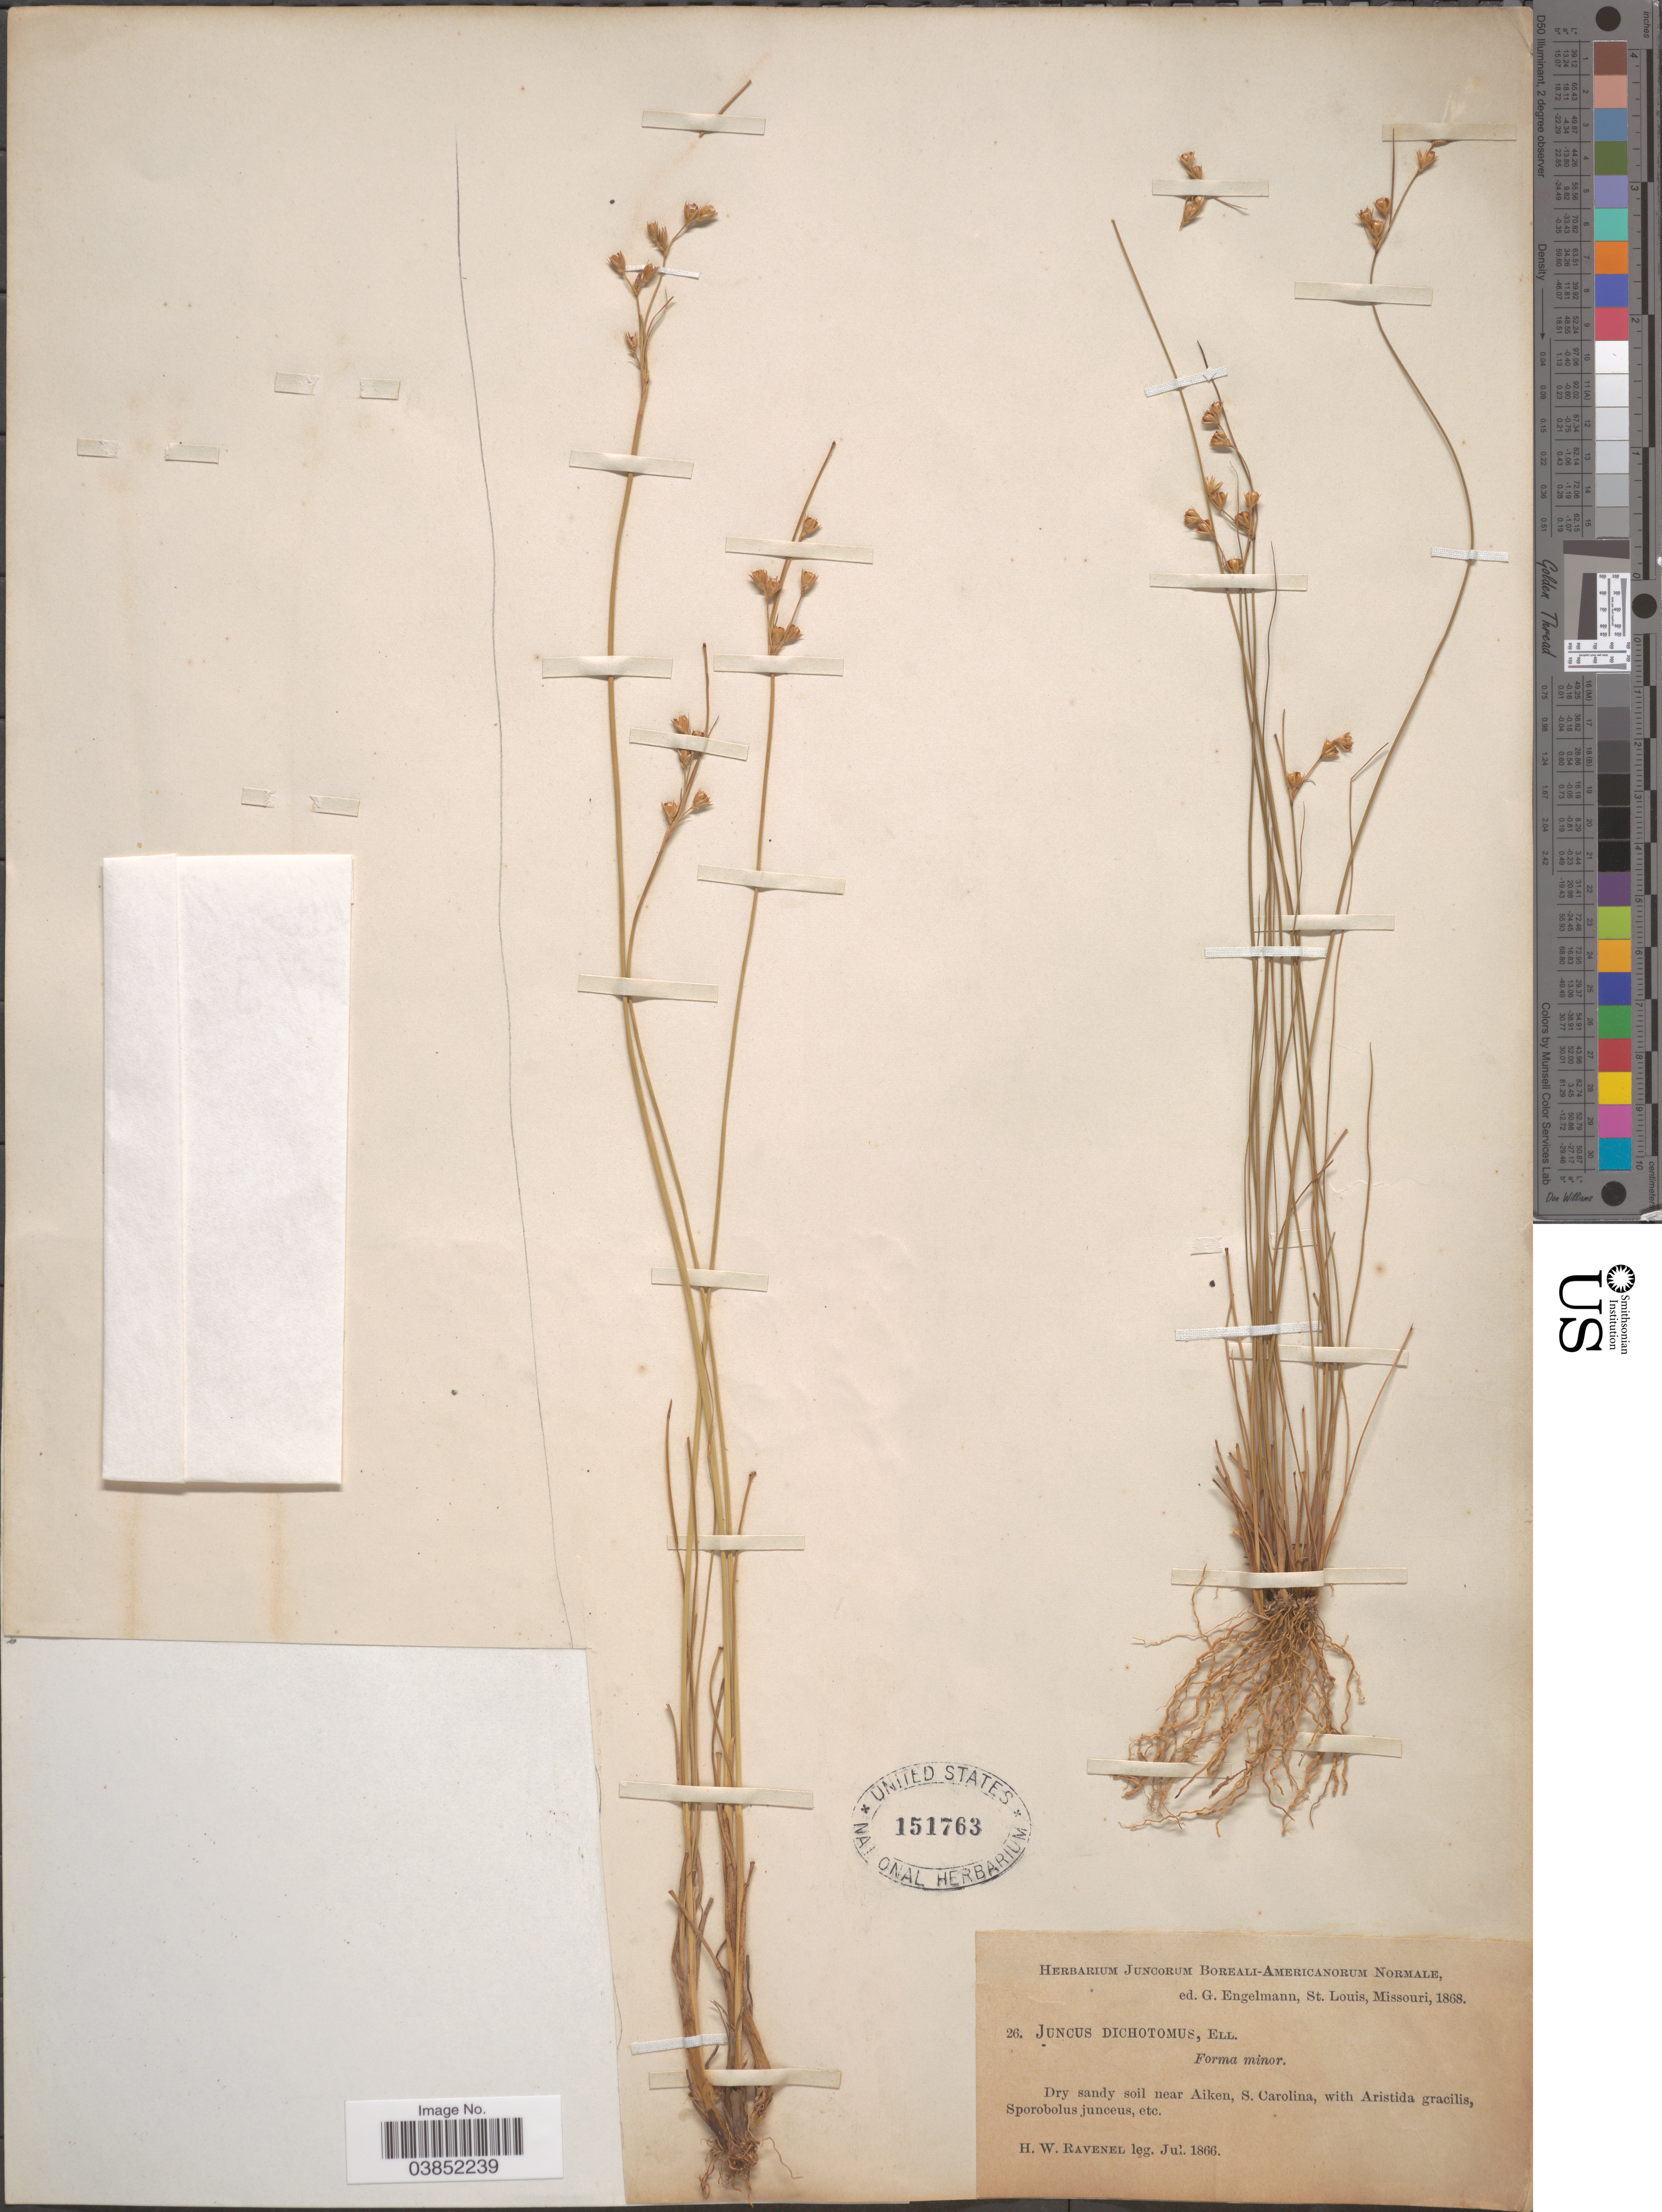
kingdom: Plantae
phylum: Tracheophyta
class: Liliopsida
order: Poales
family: Juncaceae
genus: Juncus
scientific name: Juncus dichotomus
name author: Elliott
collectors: H. Ravenel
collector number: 26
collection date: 1866-07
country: United States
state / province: South Carolina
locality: Dry sandy soil near Aiken.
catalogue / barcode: US 151763